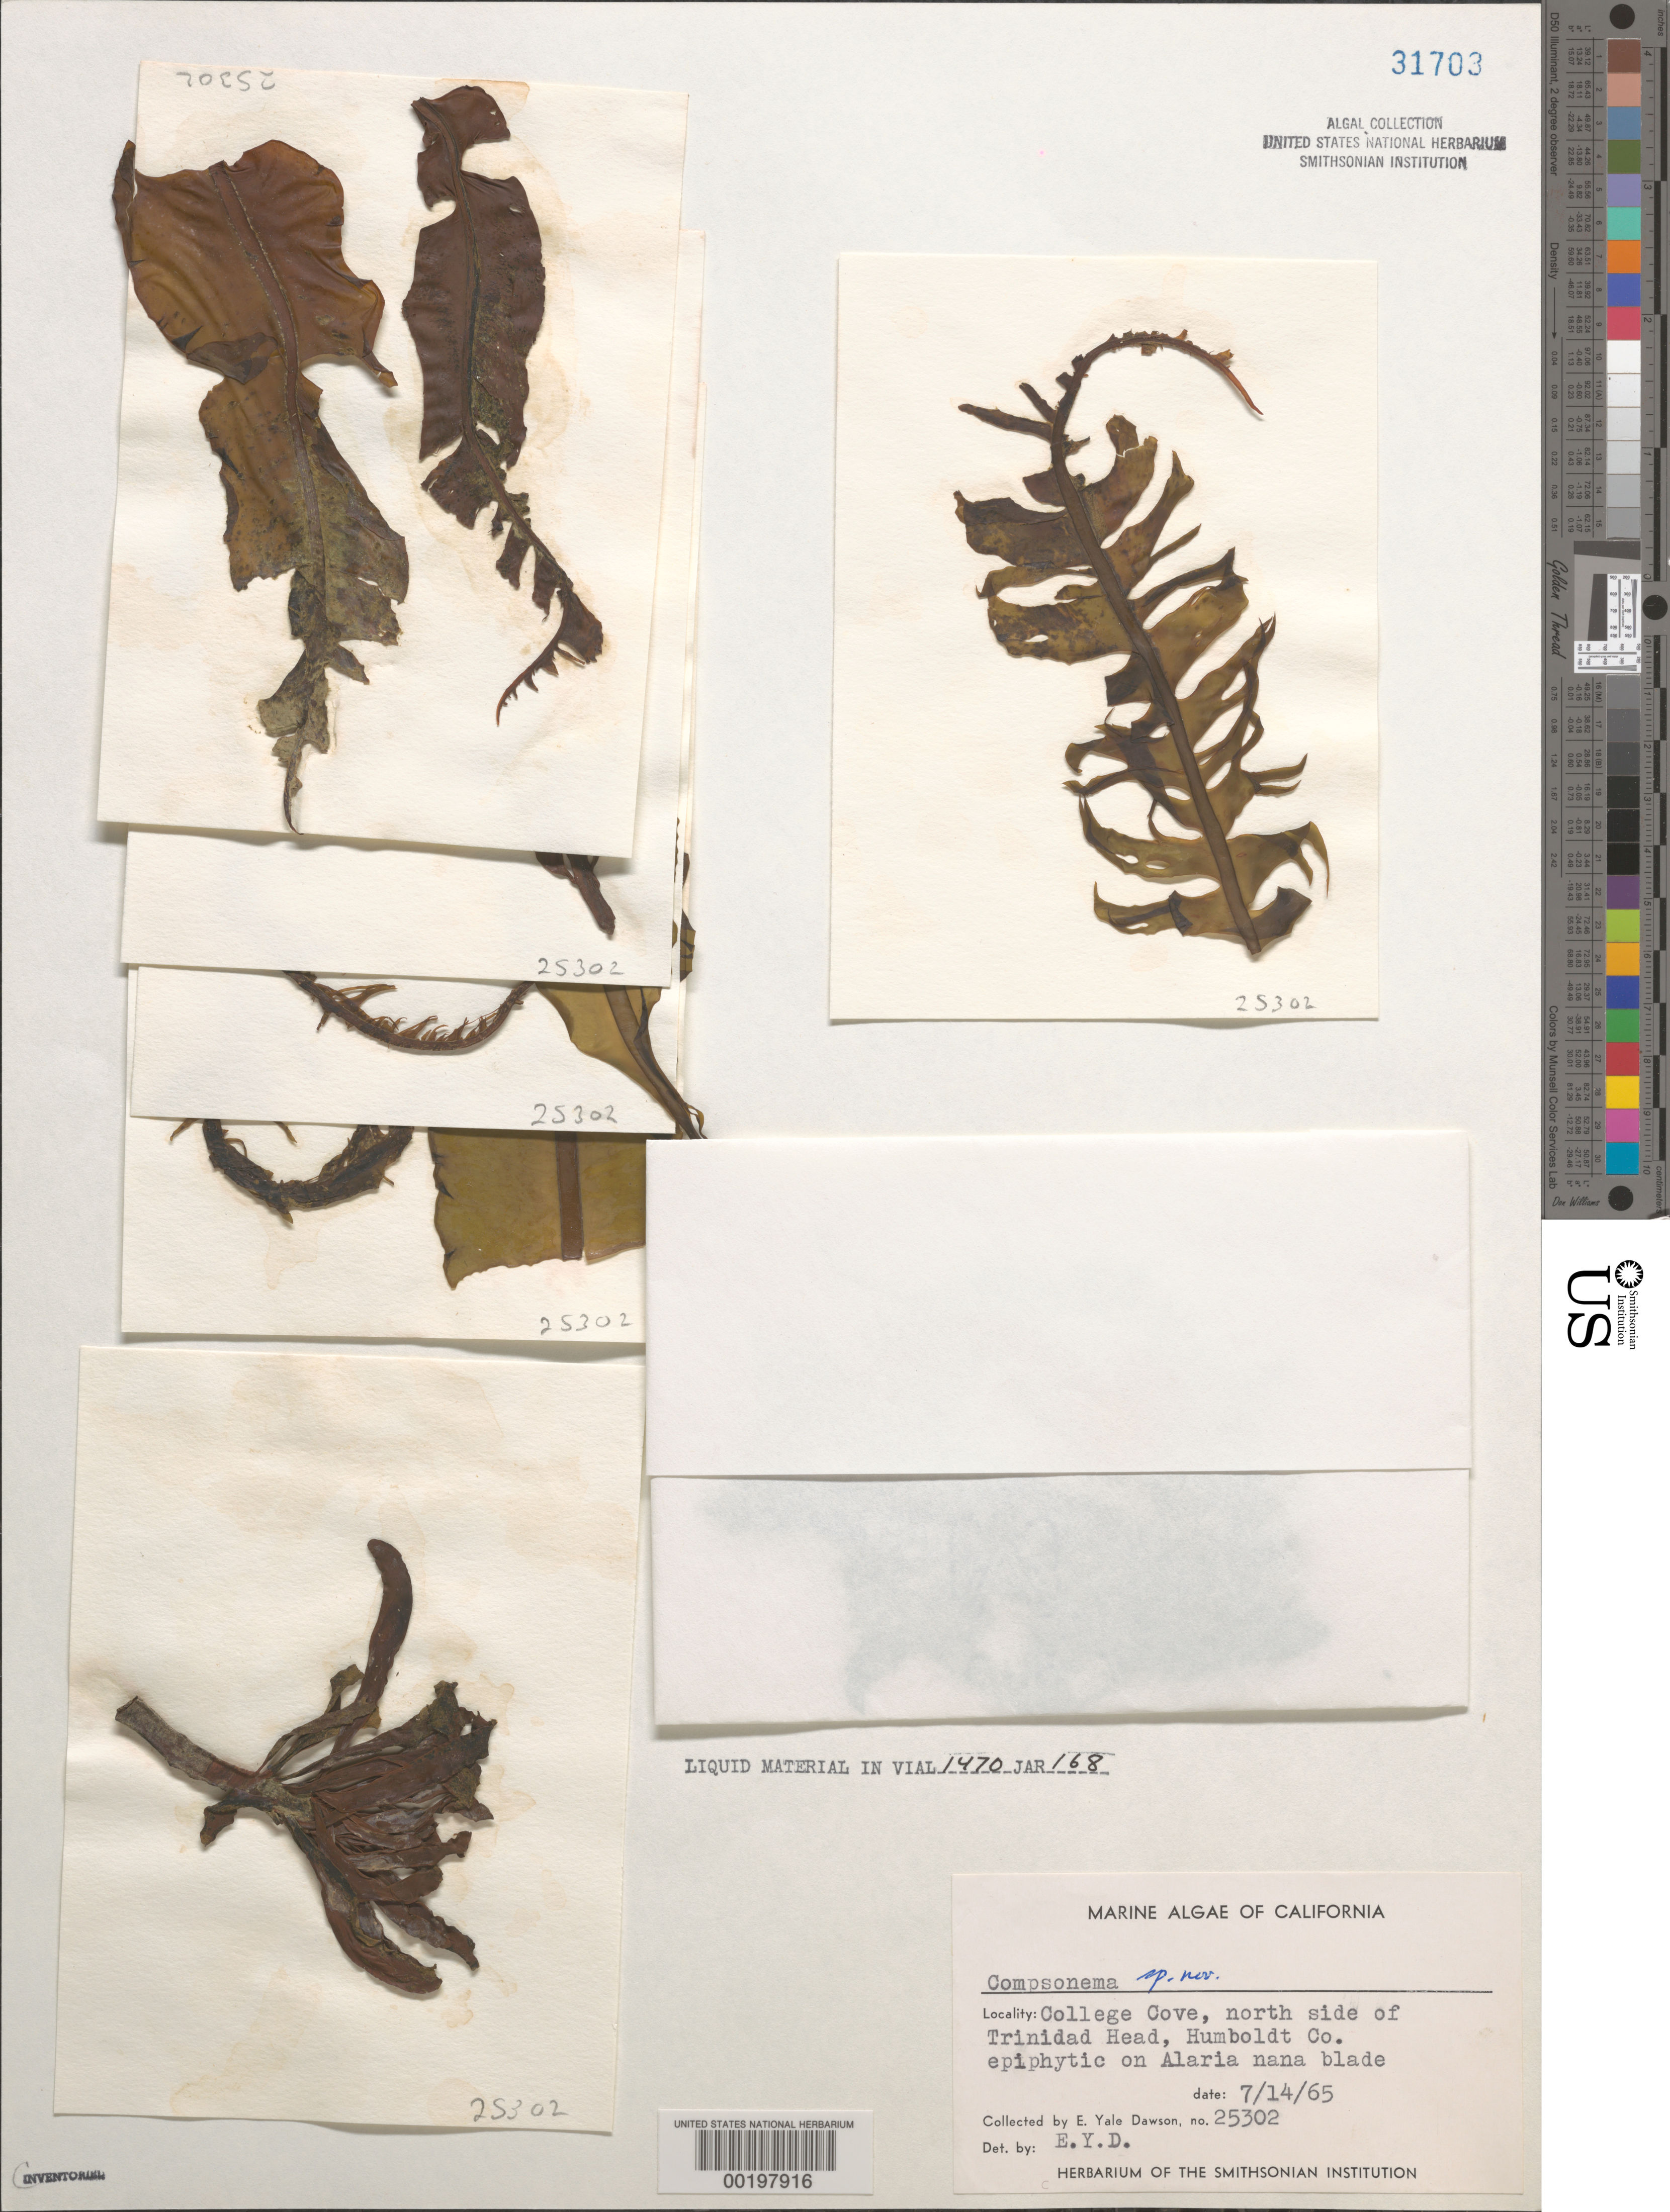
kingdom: Chromista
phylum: Ochrophyta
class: Phaeophyceae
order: Scytosiphonales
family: Scytosiphonaceae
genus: Compsonema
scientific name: Compsonema sp.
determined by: Dawson, E. Y.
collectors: E. Y. Dawson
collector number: EYD 25302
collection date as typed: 14 Jul 1965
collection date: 1965-07-14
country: United States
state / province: California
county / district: Humboldt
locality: College Cove, north side of Trinidad Head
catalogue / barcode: US 31703